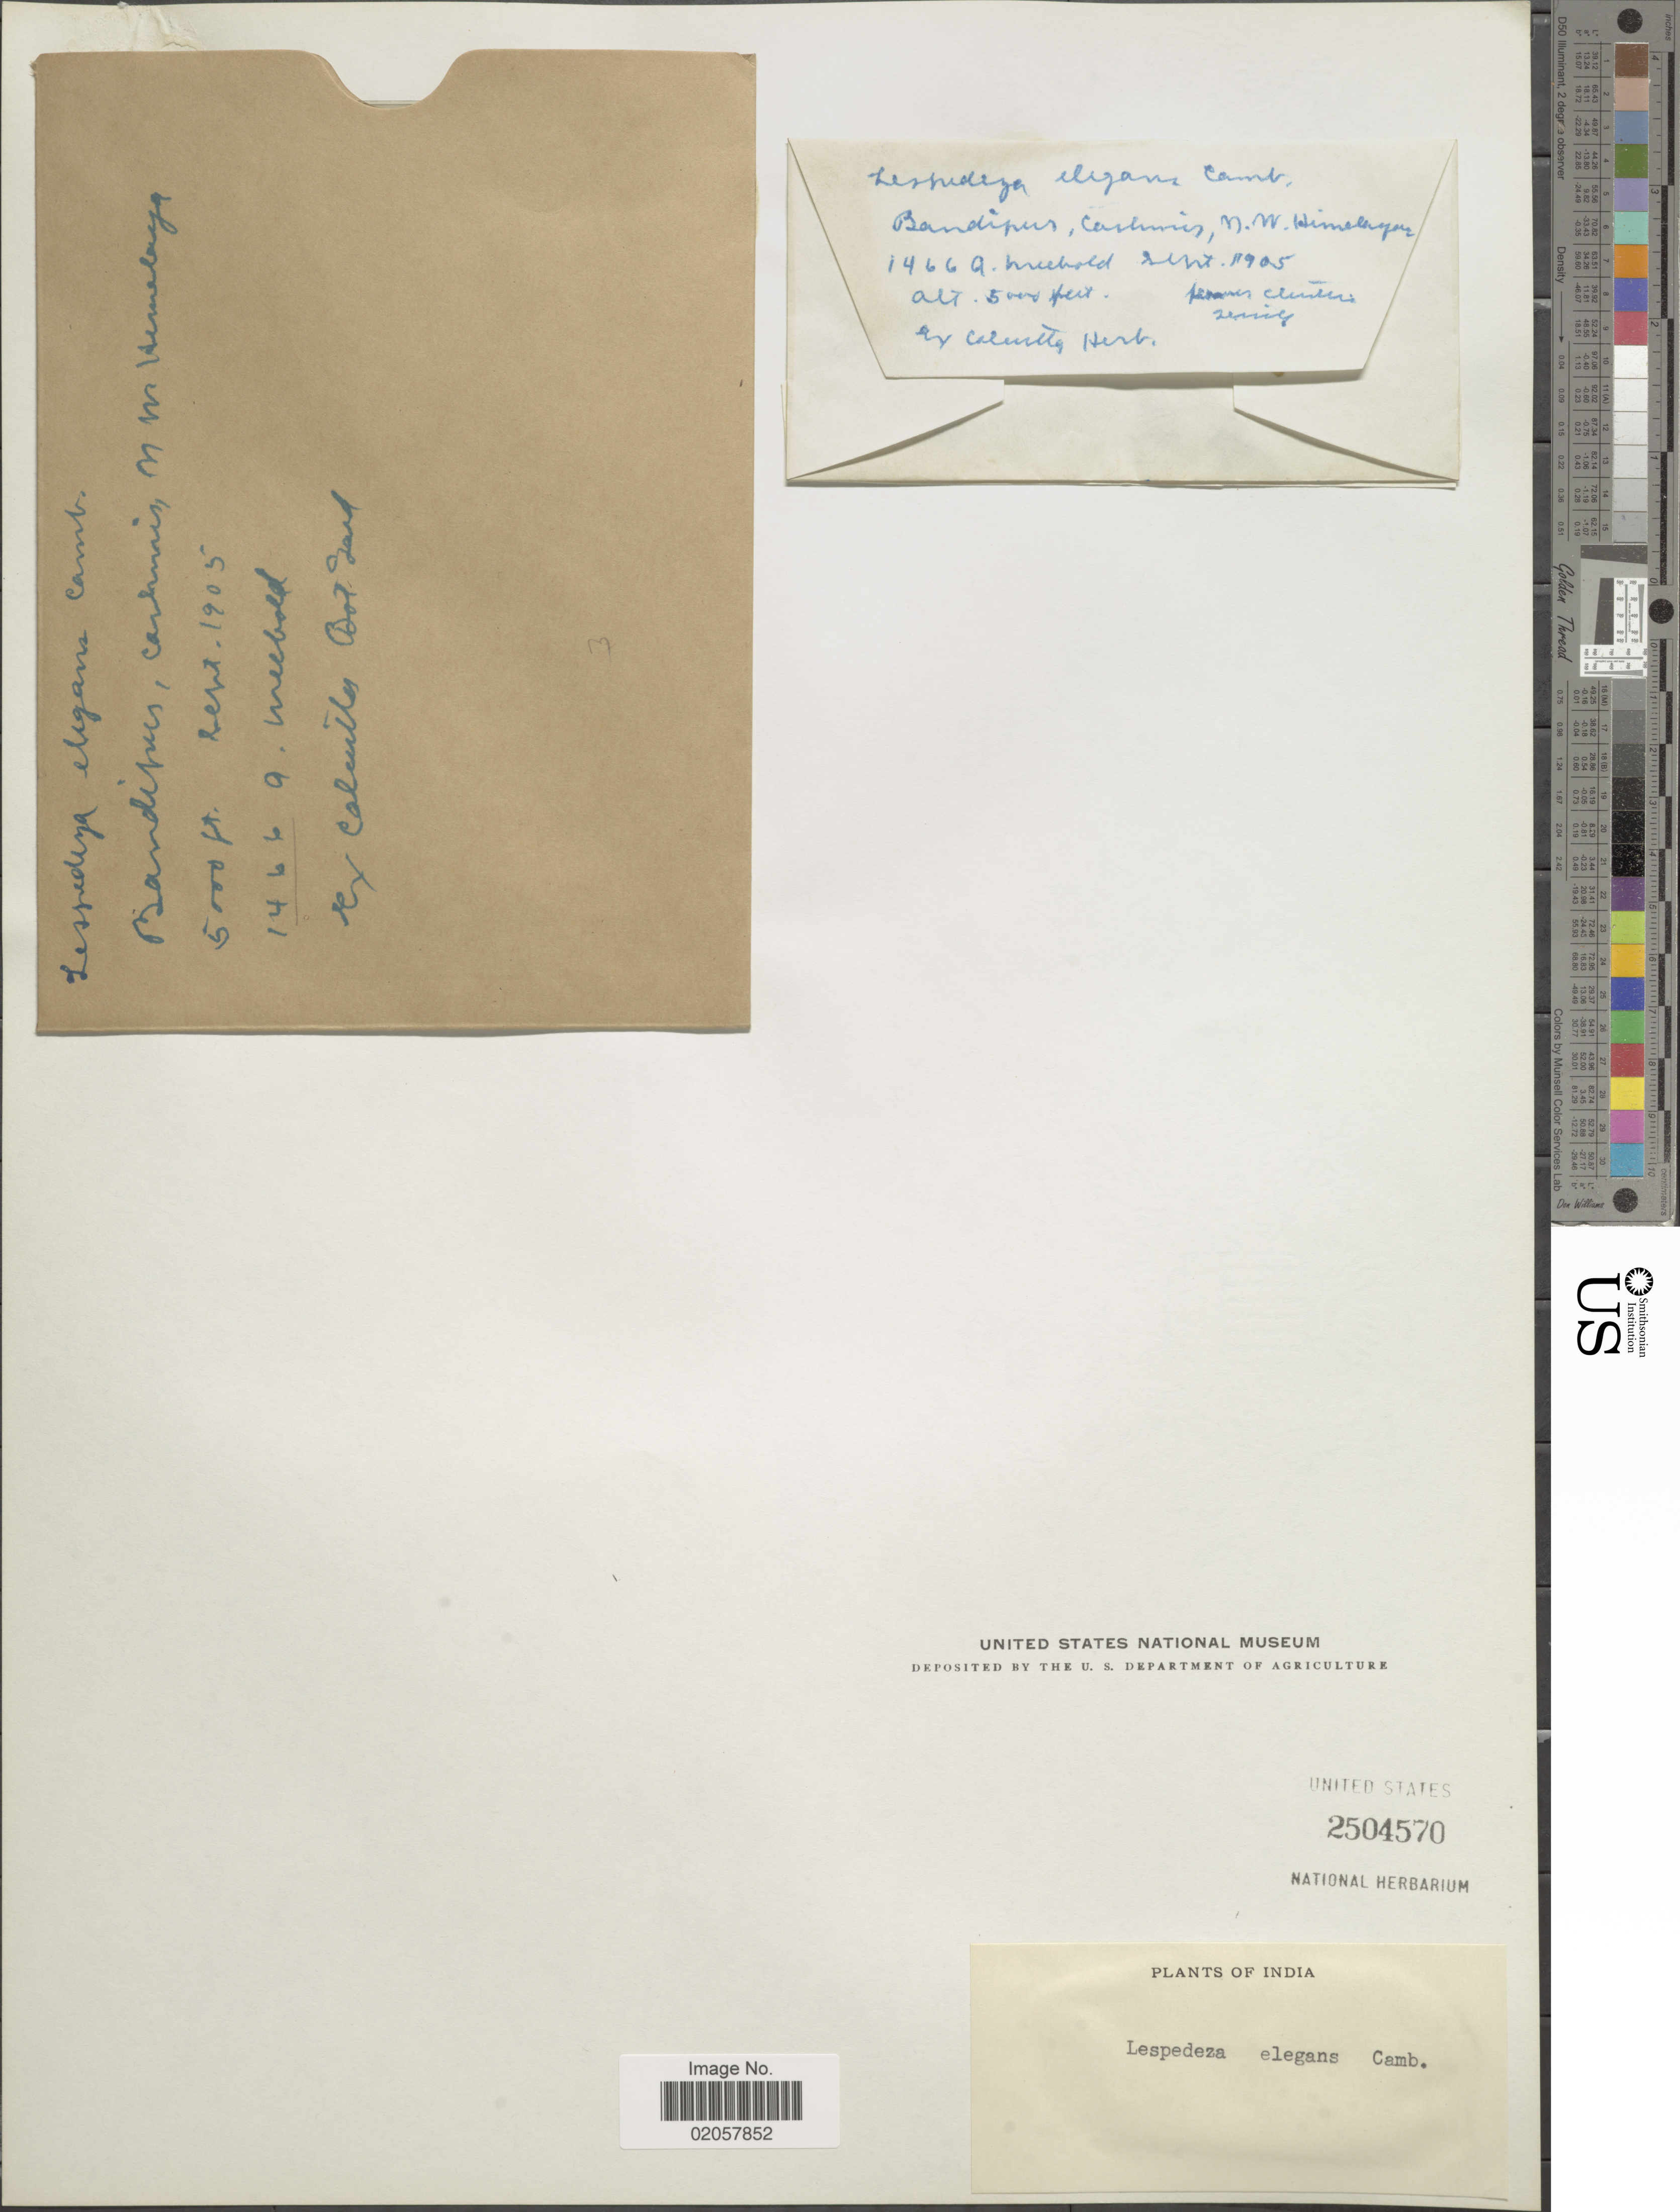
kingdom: Plantae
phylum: Tracheophyta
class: Magnoliopsida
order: Fabales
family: Fabaceae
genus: Lespedeza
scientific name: Lespedeza elegans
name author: Cambess.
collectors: A. Meebold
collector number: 1466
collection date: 1905-09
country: India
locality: Bandipur, Cashmir, N.W. Himalaya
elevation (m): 1524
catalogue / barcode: US 2504570